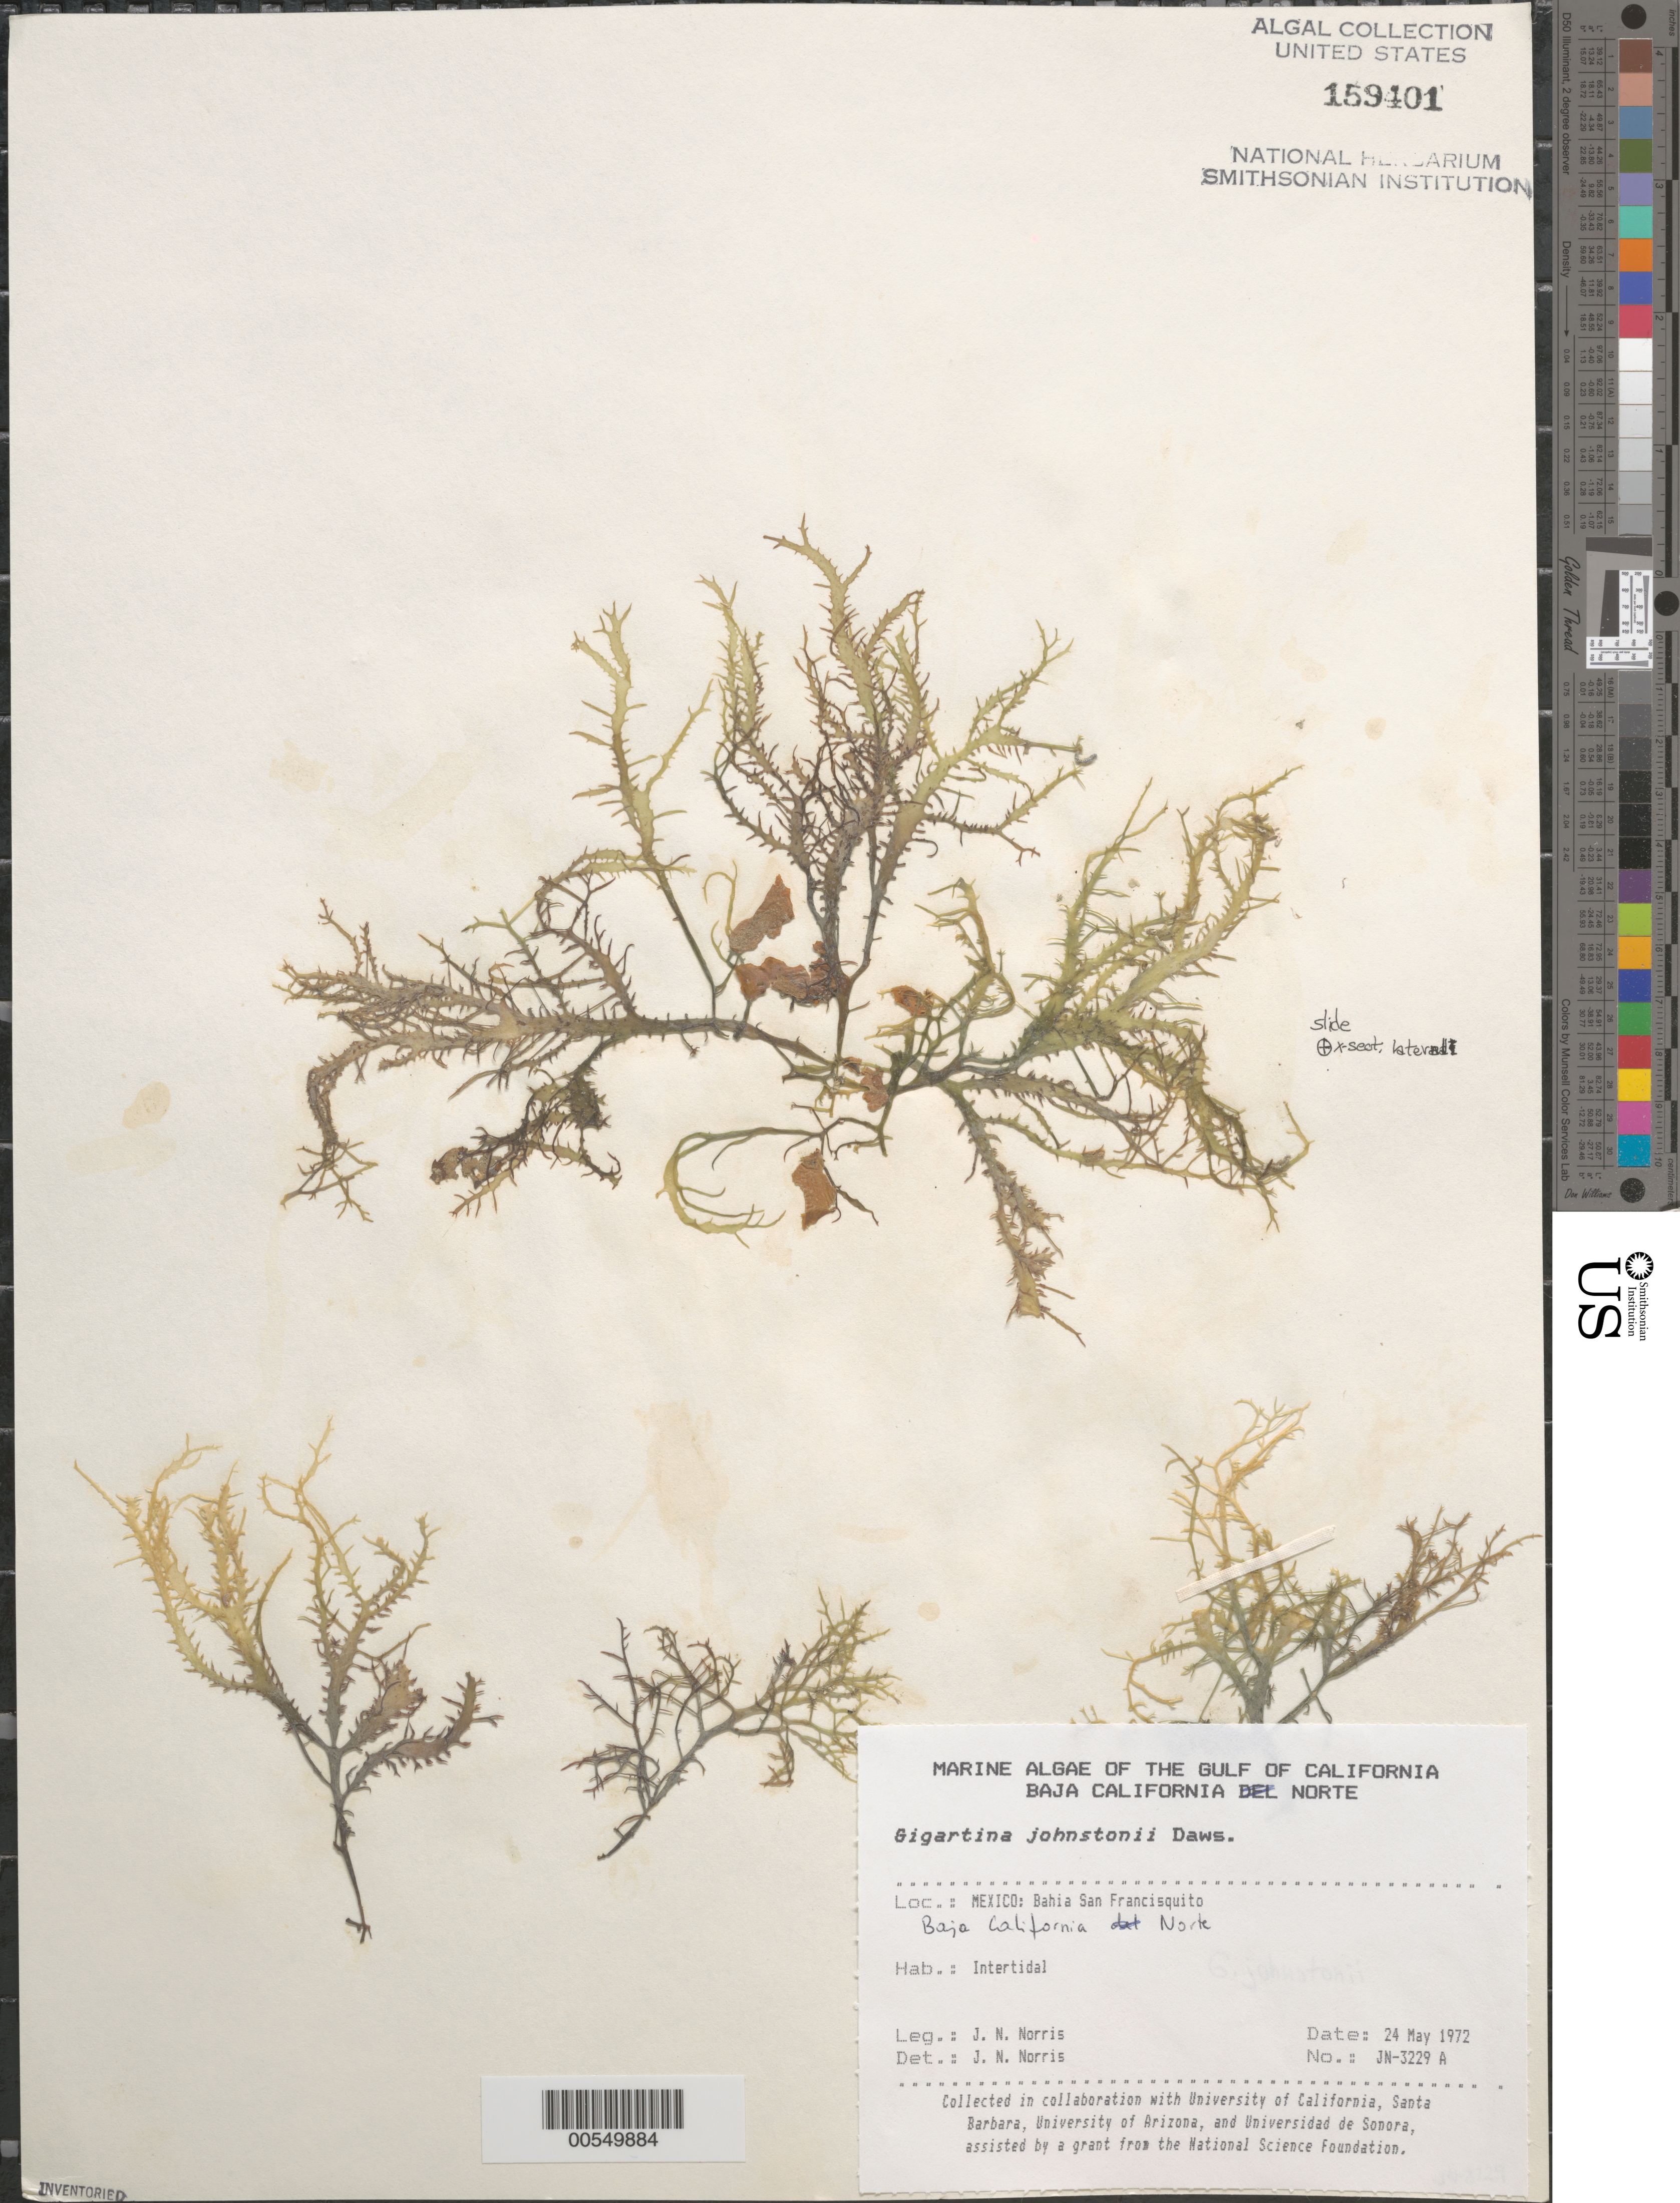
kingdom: Plantae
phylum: Rhodophyta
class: Florideophyceae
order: Gigartinales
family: Gigartinaceae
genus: Chondracanthus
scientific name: Chondracanthus squarrulosus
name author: (Setch. & N.L. Gardner) J.R. Hughey et al.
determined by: Algae name updating Project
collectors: J. N. Norris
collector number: JN-3229a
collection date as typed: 24 May 1972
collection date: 1972-05-24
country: Mexico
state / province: Baja California Norte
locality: Bahia San Francisquito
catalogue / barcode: US 159401